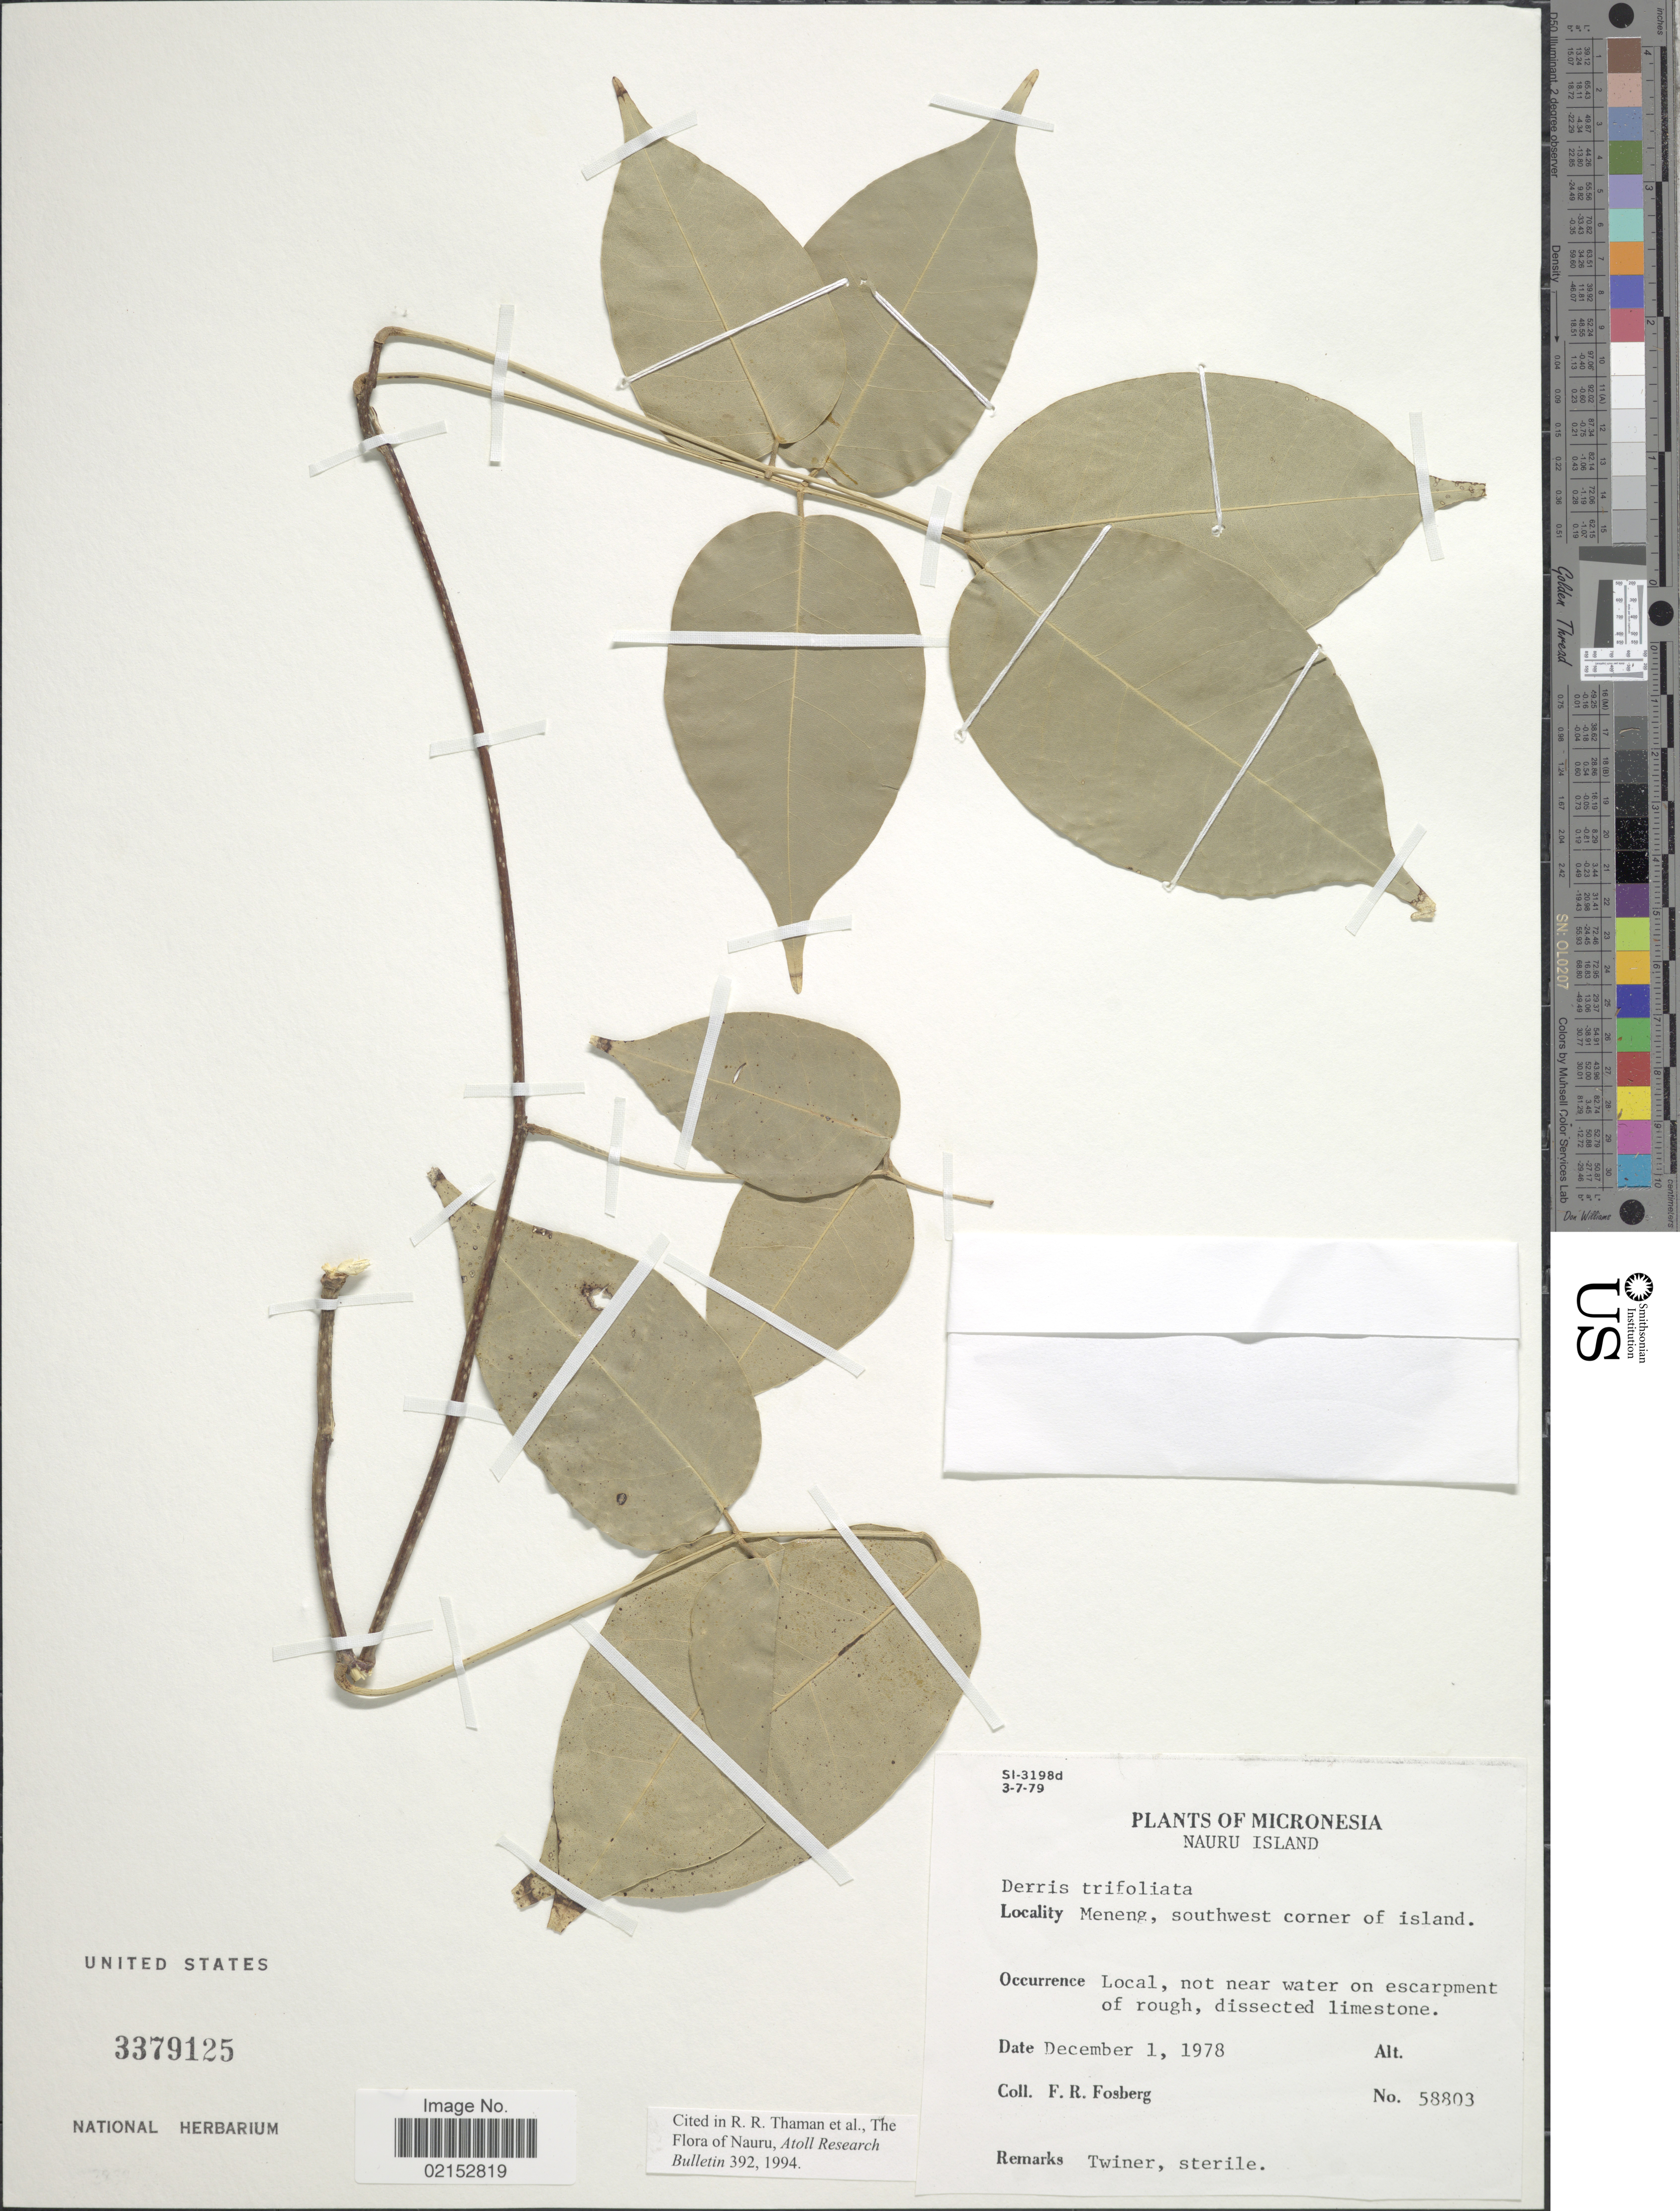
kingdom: Plantae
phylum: Tracheophyta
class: Magnoliopsida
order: Fabales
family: Fabaceae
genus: Derris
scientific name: Derris trifoliata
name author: Lour.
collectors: F. R. Fosberg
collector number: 58803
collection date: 1978-12-01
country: Nauru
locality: Micronesia, Meneng, southwest corner of island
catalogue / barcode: US 3379125